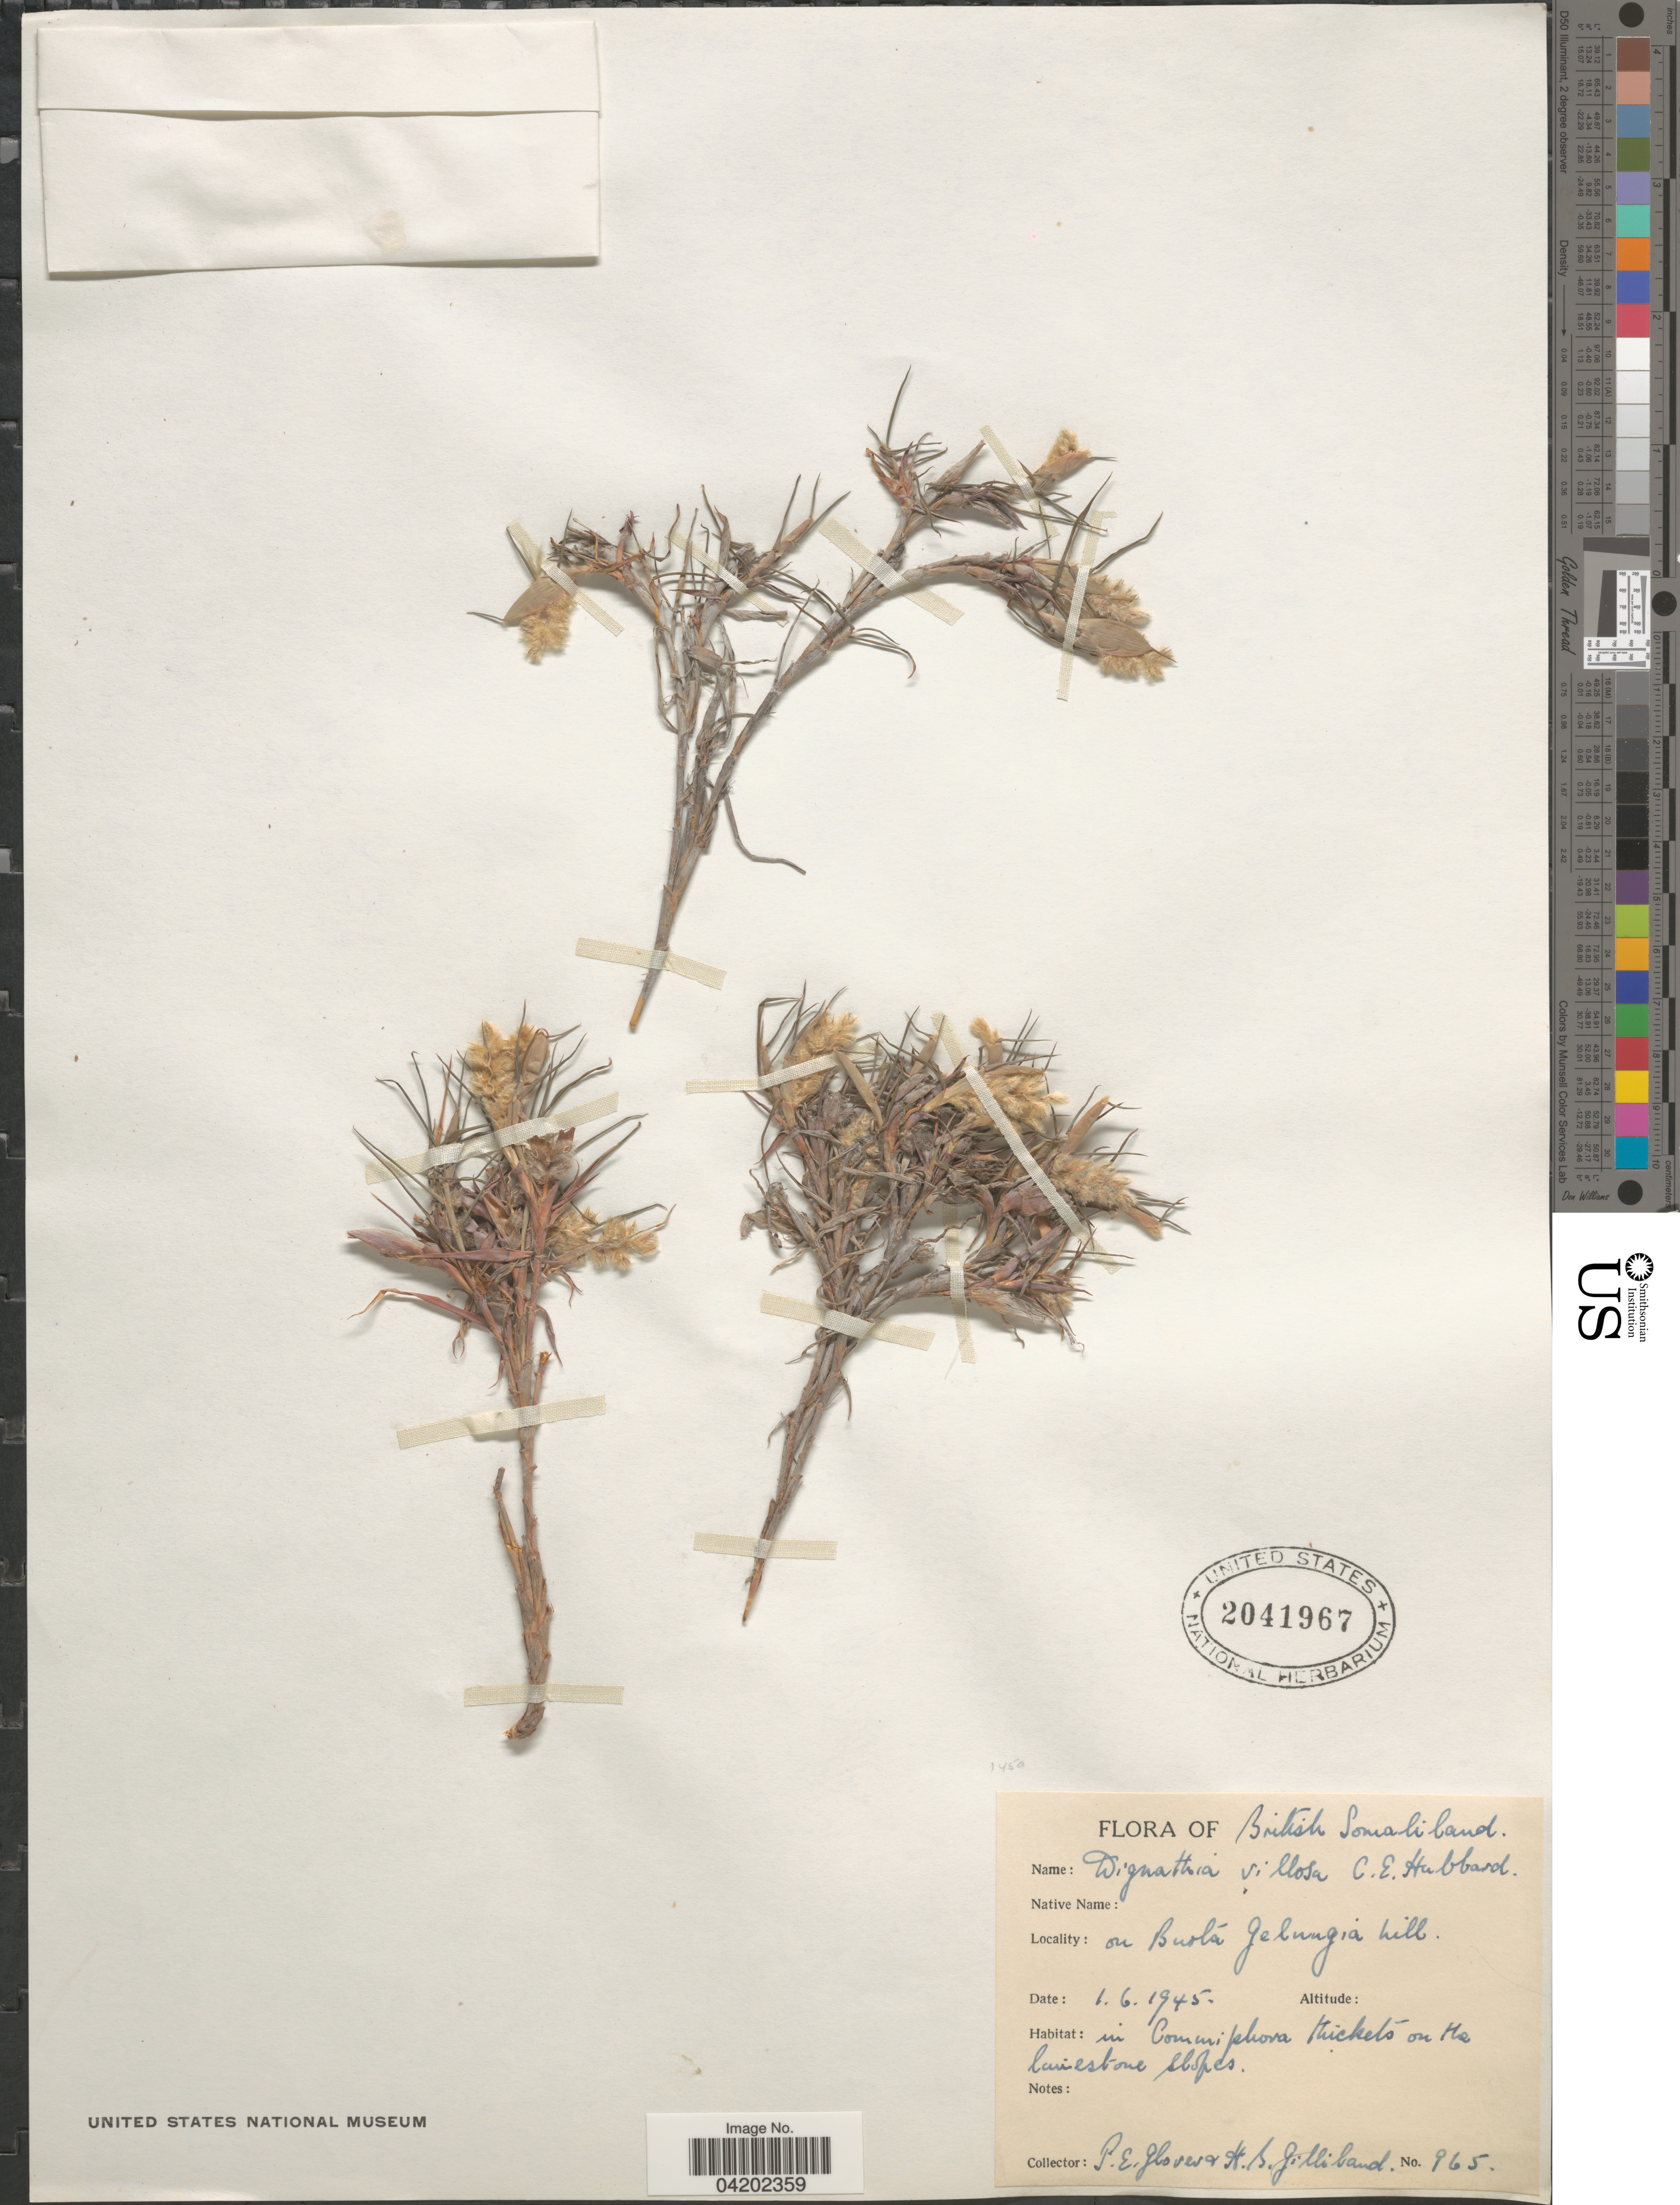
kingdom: Plantae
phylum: Tracheophyta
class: Liliopsida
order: Poales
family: Poaceae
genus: Dignathia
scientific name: Dignathia villosa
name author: C.E. Hubb.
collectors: P. Glover & H. Gilliland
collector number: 965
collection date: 1945-06-01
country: Somalia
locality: British Somaliland. On Buslá Gelungia hill.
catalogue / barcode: US 2041967